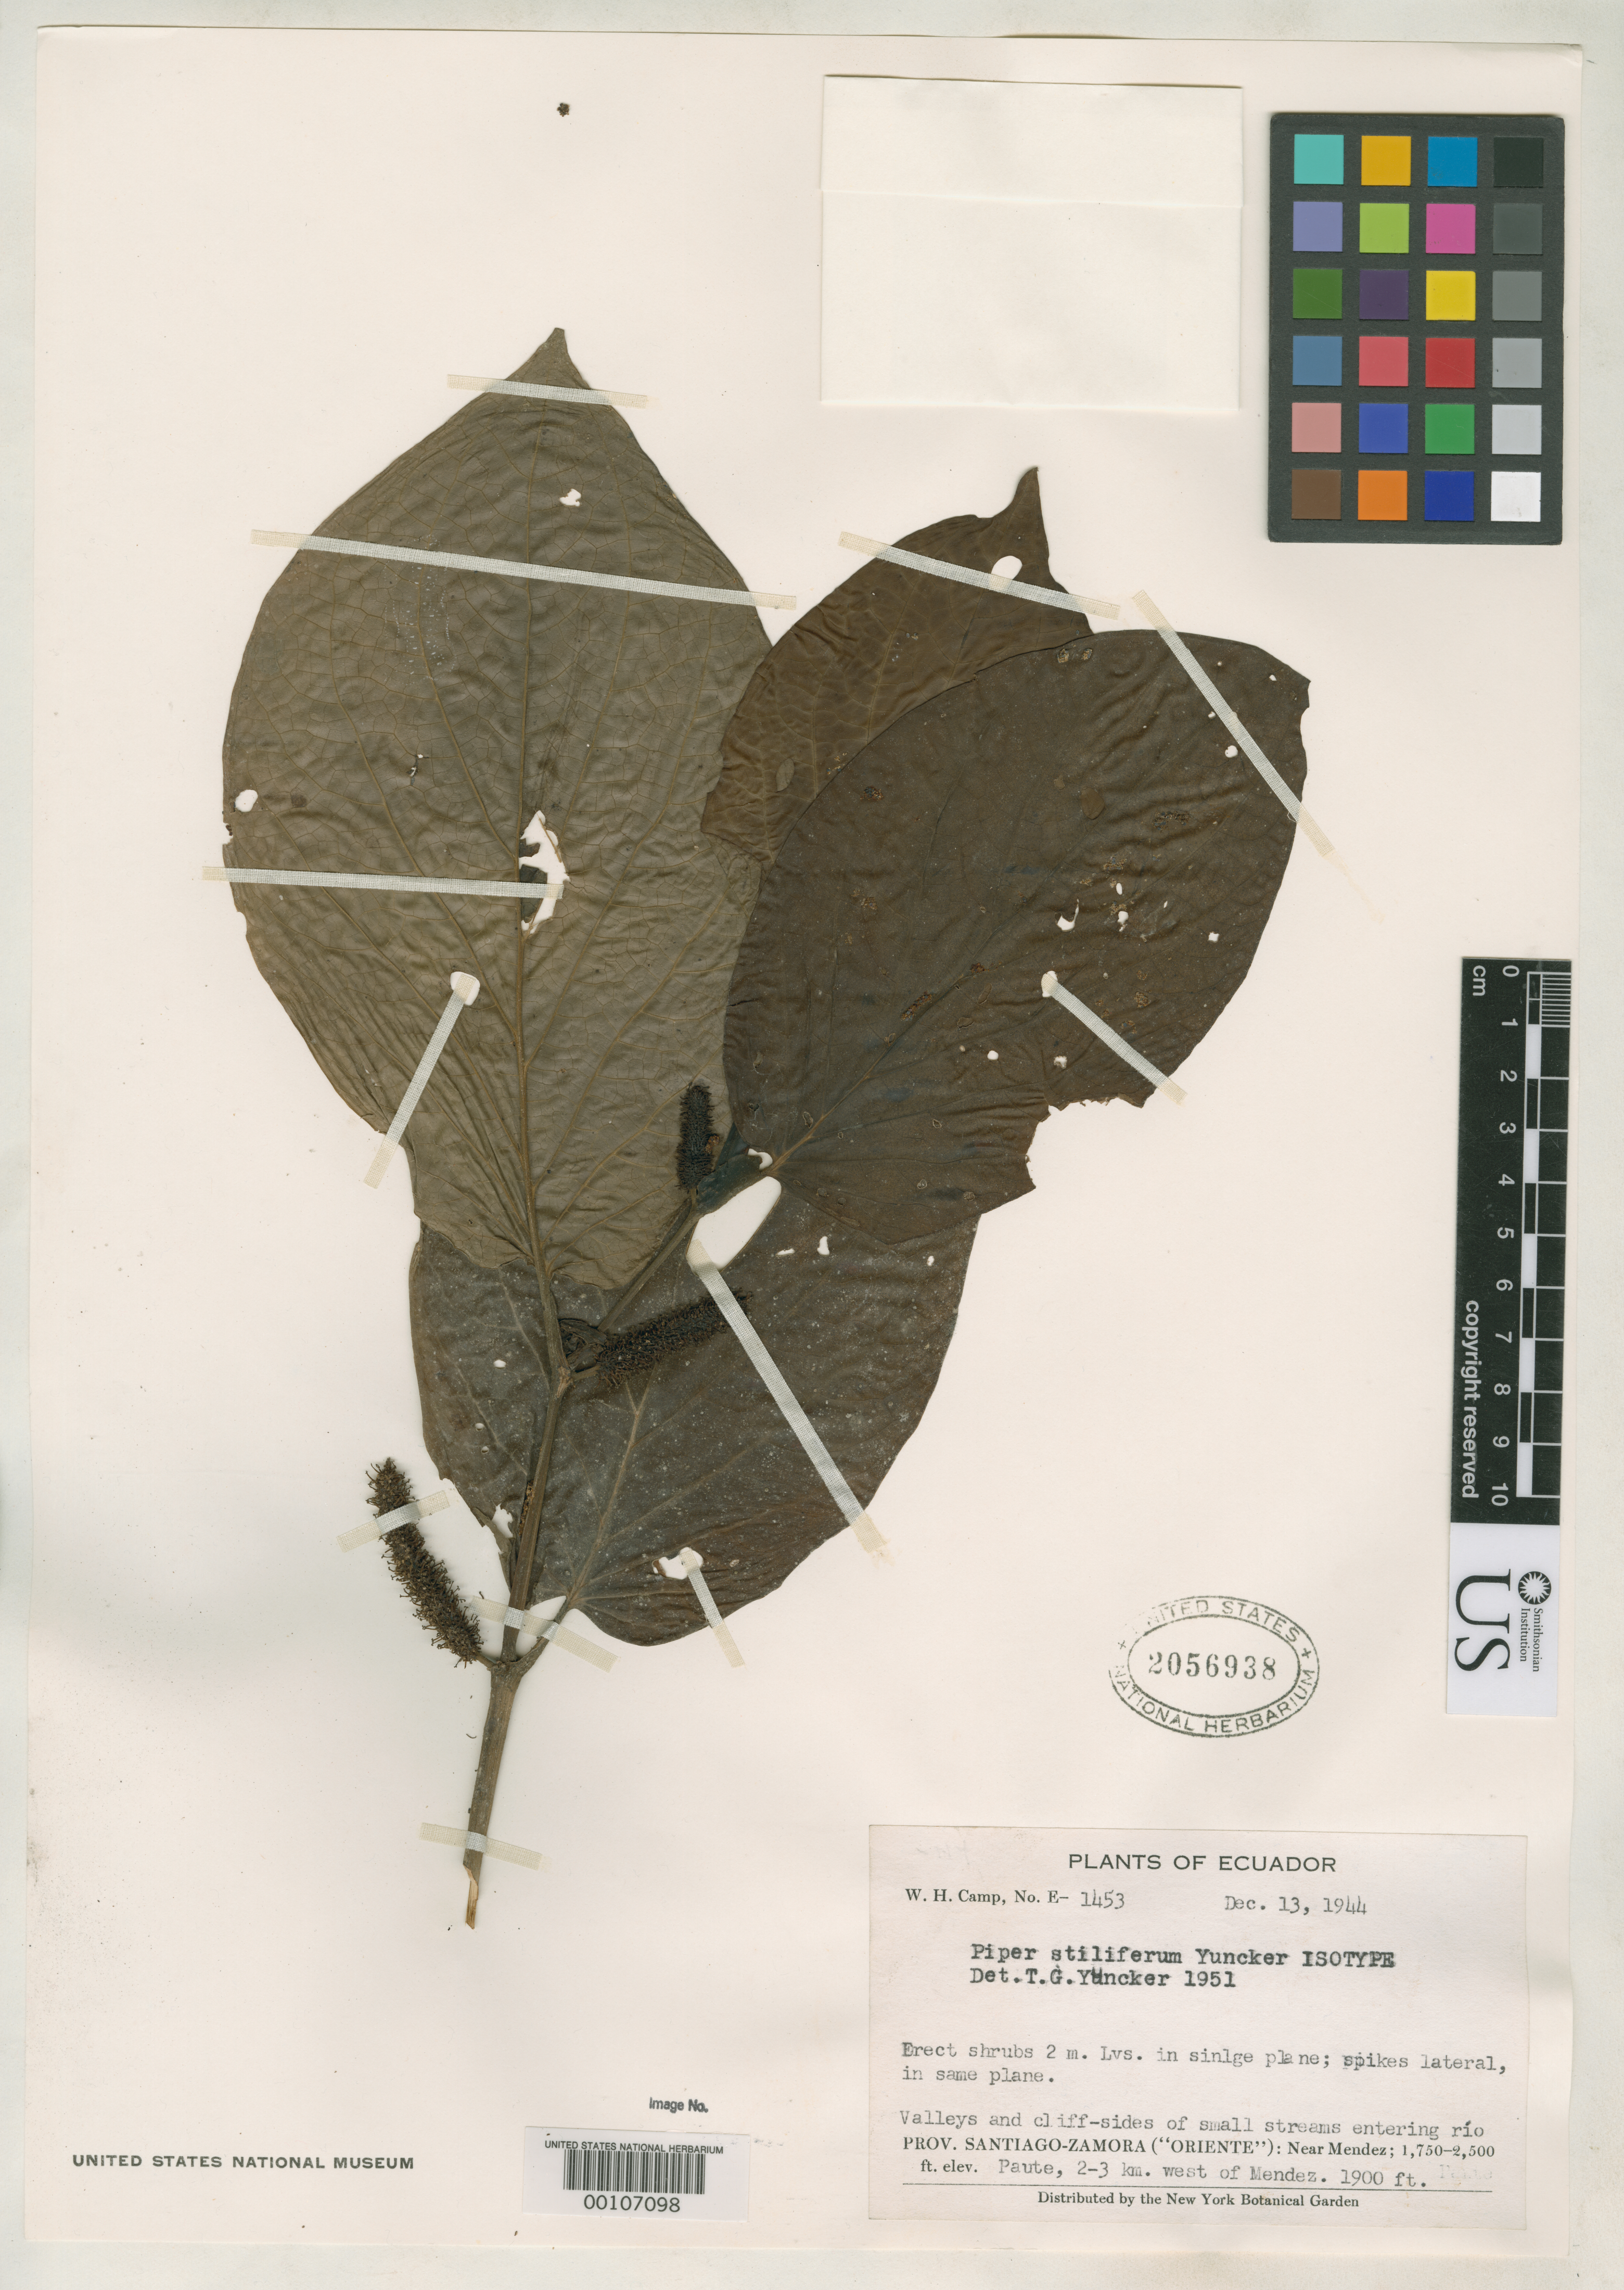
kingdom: Plantae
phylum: Tracheophyta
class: Magnoliopsida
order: Piperales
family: Piperaceae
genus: Piper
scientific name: Piper stileferum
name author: Yunck.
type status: Isotype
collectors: W. H. Camp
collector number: E-1453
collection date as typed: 13 Dec 1944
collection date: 1944-12-13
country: Ecuador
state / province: Morona-Santiago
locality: Paute, 2-3 km W ofMendez; alt. 1900 ft.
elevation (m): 579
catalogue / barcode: US 2056938